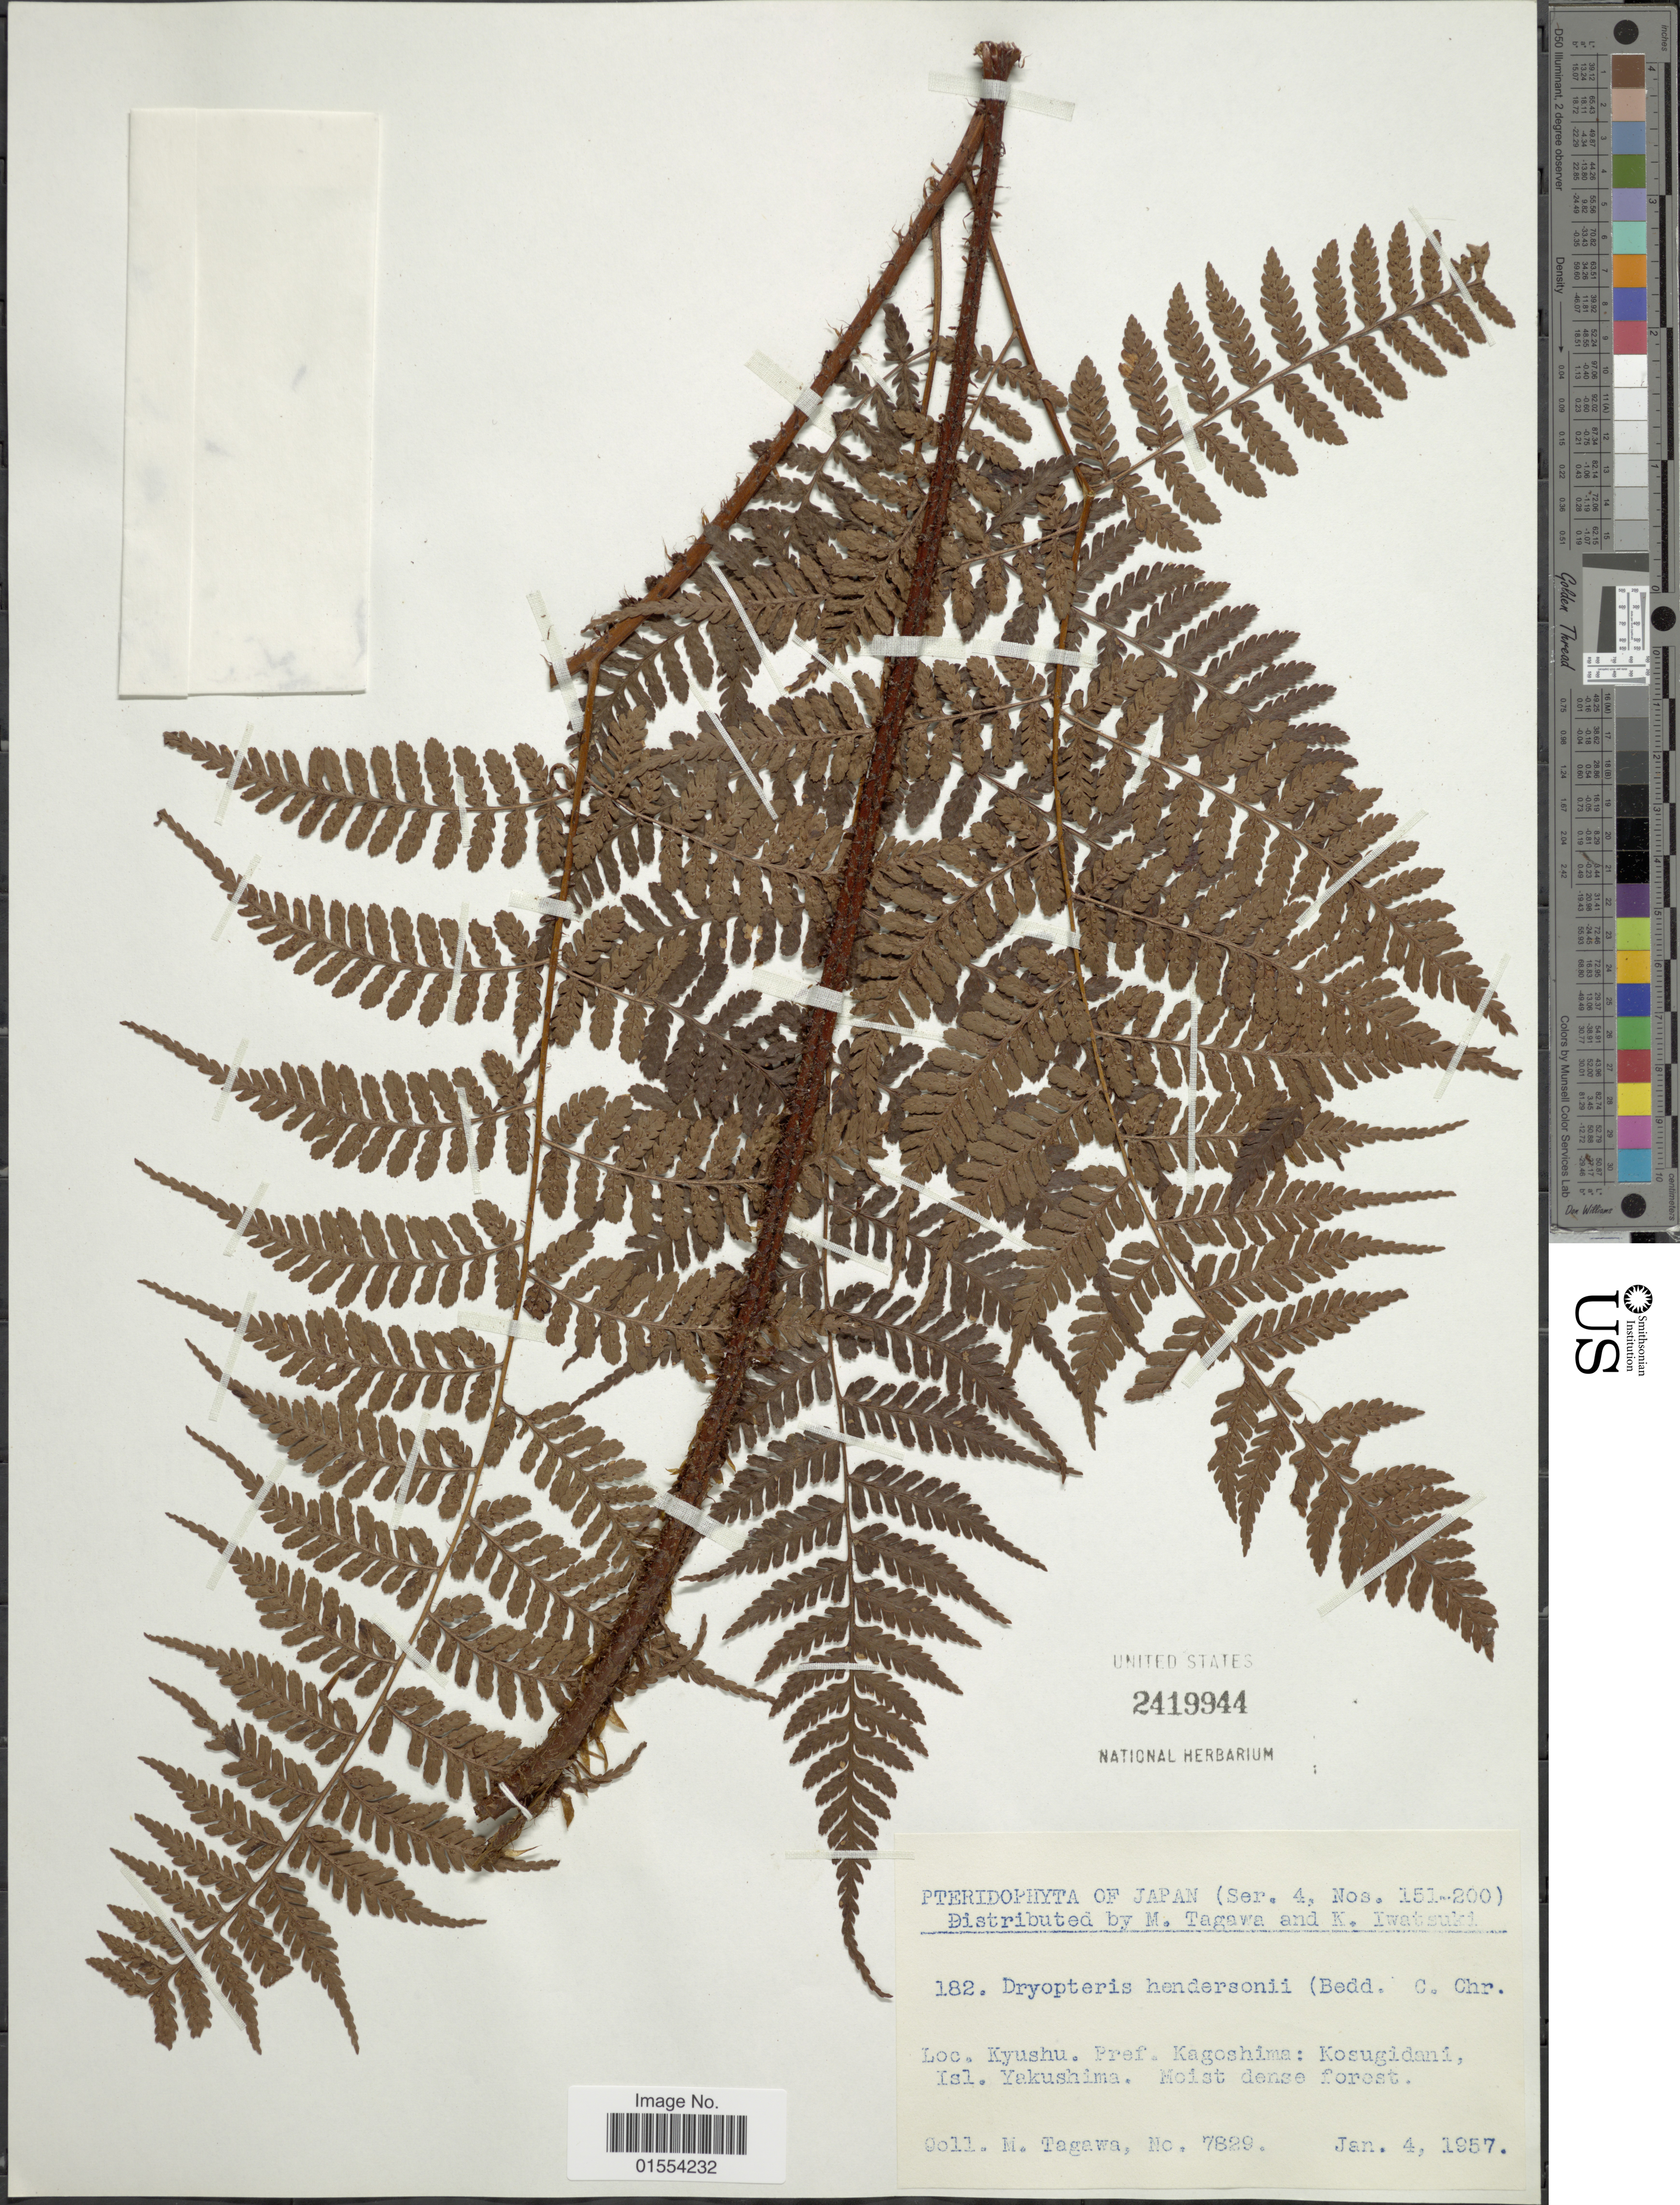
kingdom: Plantae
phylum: Tracheophyta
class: Polypodiopsida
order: Polypodiales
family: Dryopteridaceae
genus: Dryopteris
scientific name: Dryopteris hendersonii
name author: (Bedd.) C. Chr.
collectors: M. Tagawa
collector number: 7829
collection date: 1957-01-04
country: Japan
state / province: Kagosima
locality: Kyushu. Pref. Kagoshima: Kosugidani, Isl. Yakushima.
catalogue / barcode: US 2419944